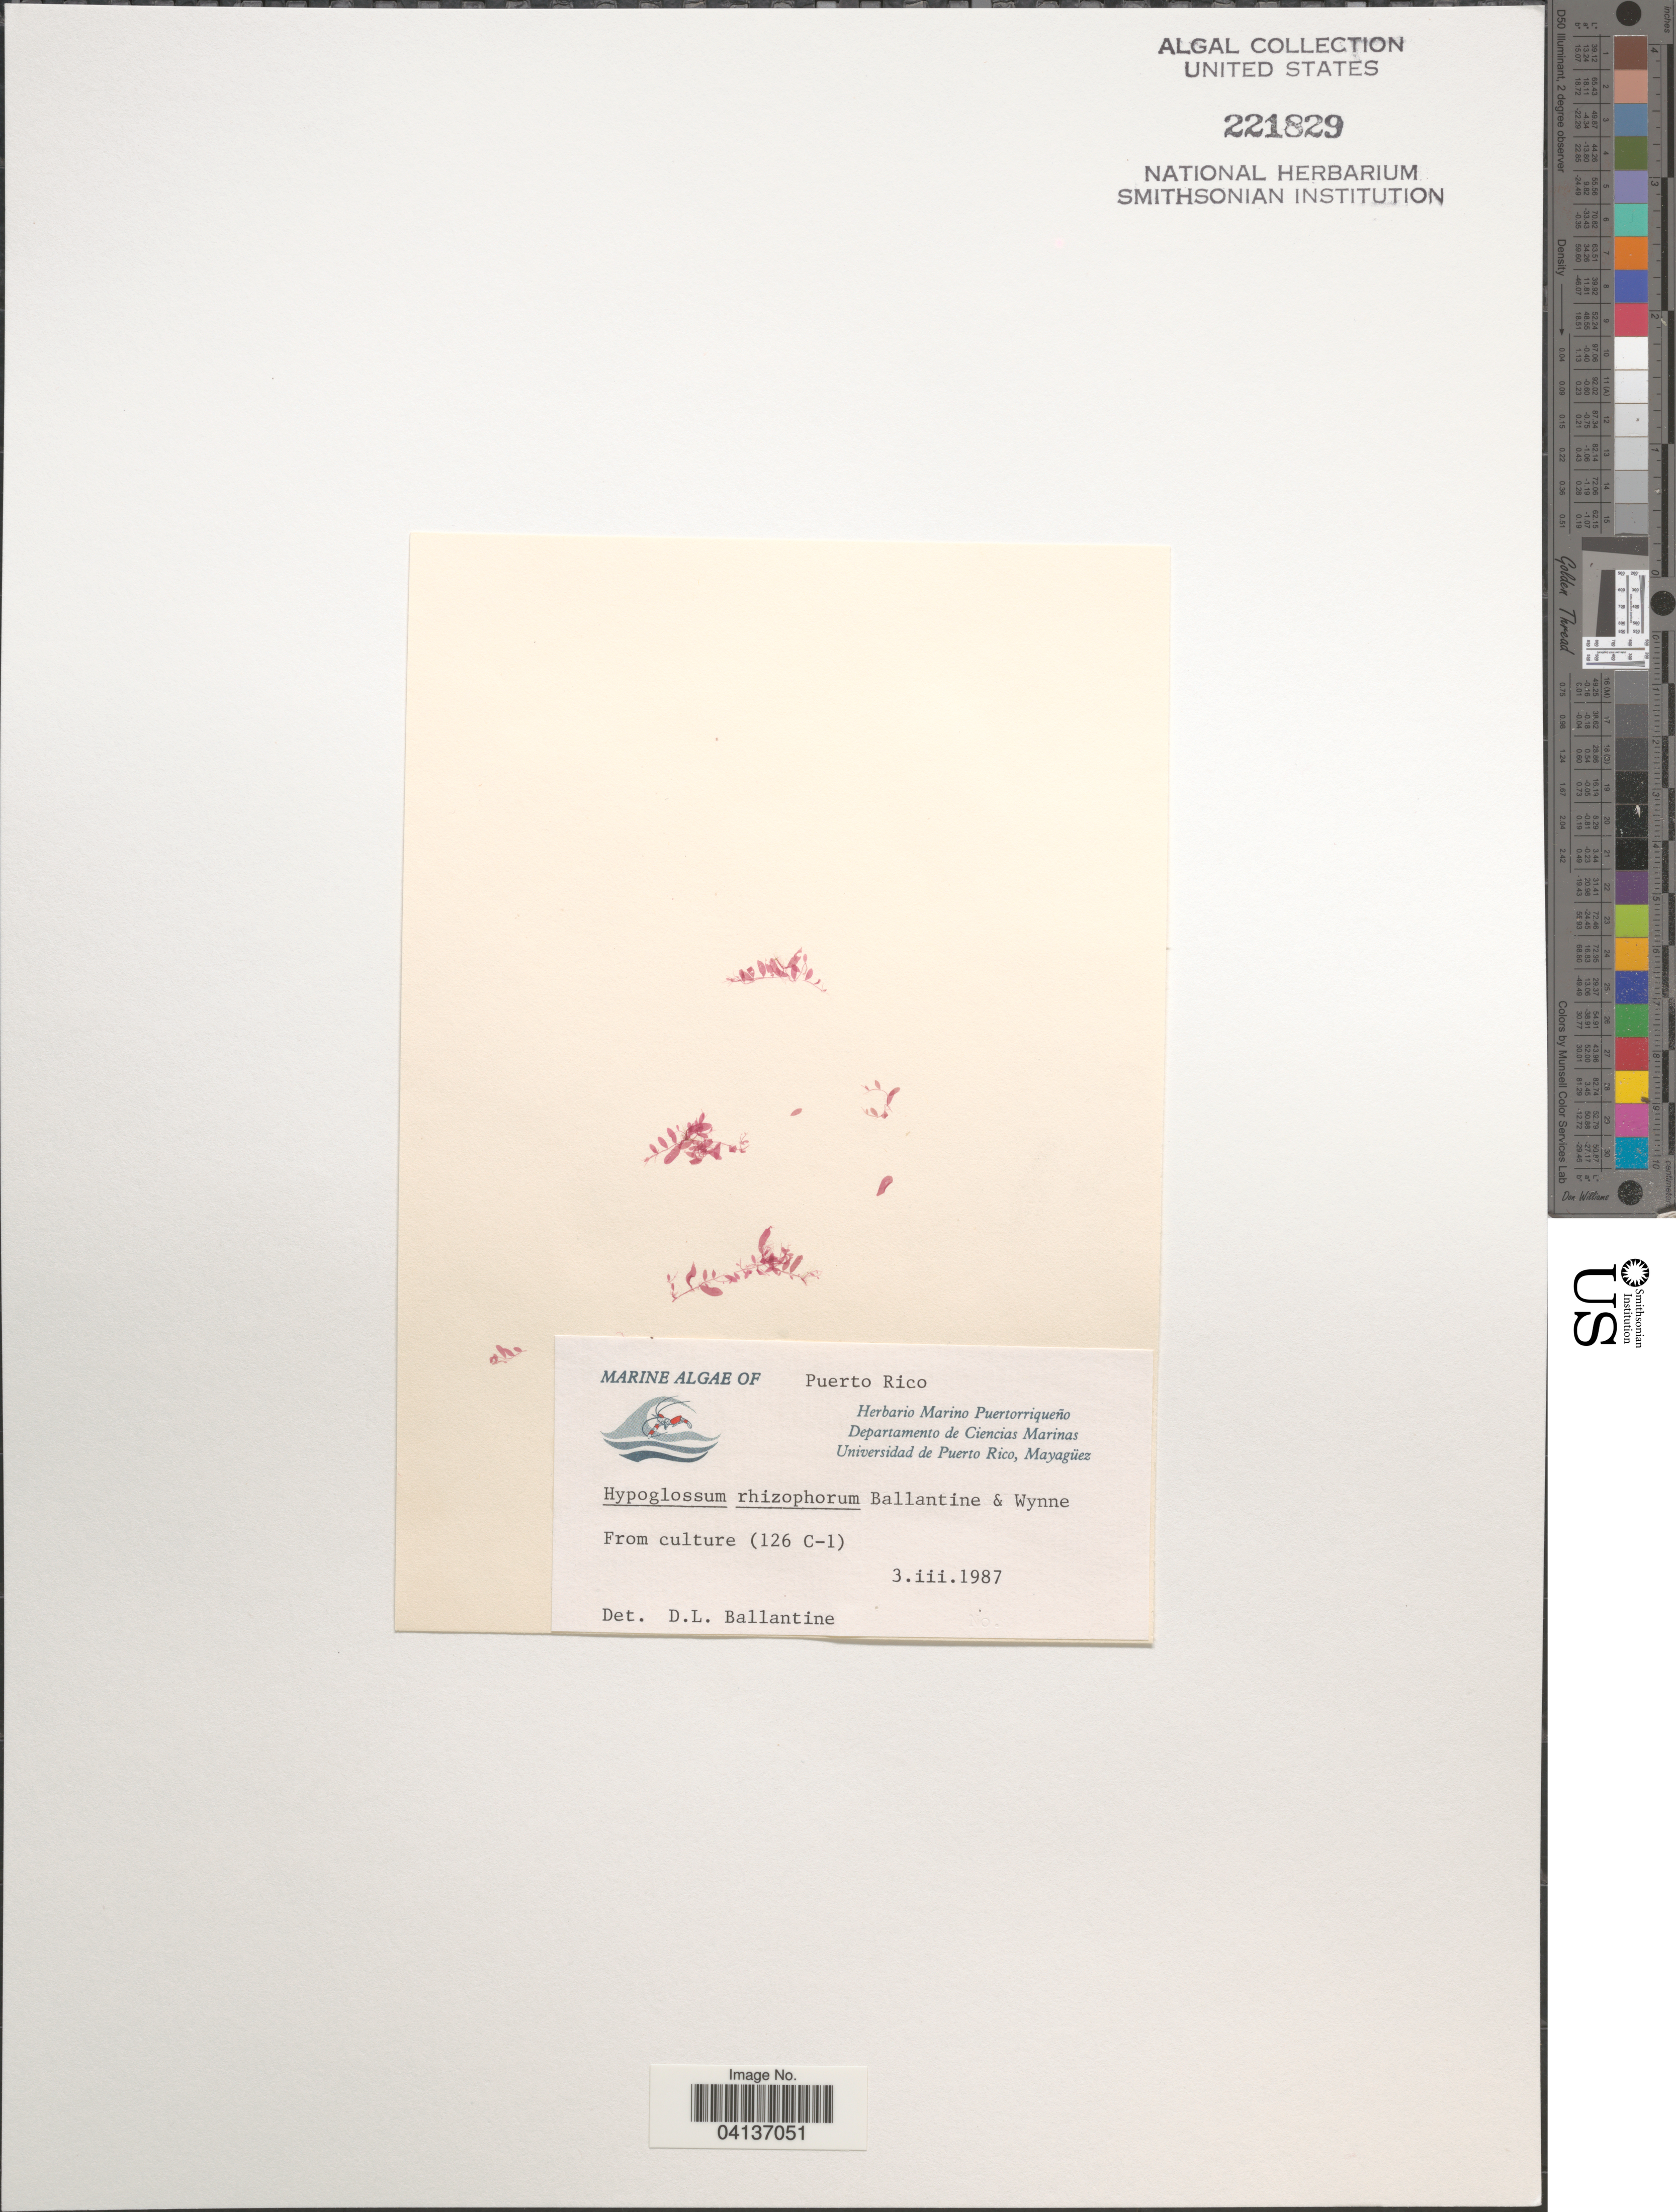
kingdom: Plantae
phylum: Rhodophyta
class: Florideophyceae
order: Ceramiales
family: Delesseriaceae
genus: Hypoglossum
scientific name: Hypoglossum rhizophorum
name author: D.L. Ballant. & M.J. Wynne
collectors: Ex herb. Marino Puertorriqueño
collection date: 1987-03-03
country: Puerto Rico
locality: From culture (126 C-1).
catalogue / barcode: US 221829